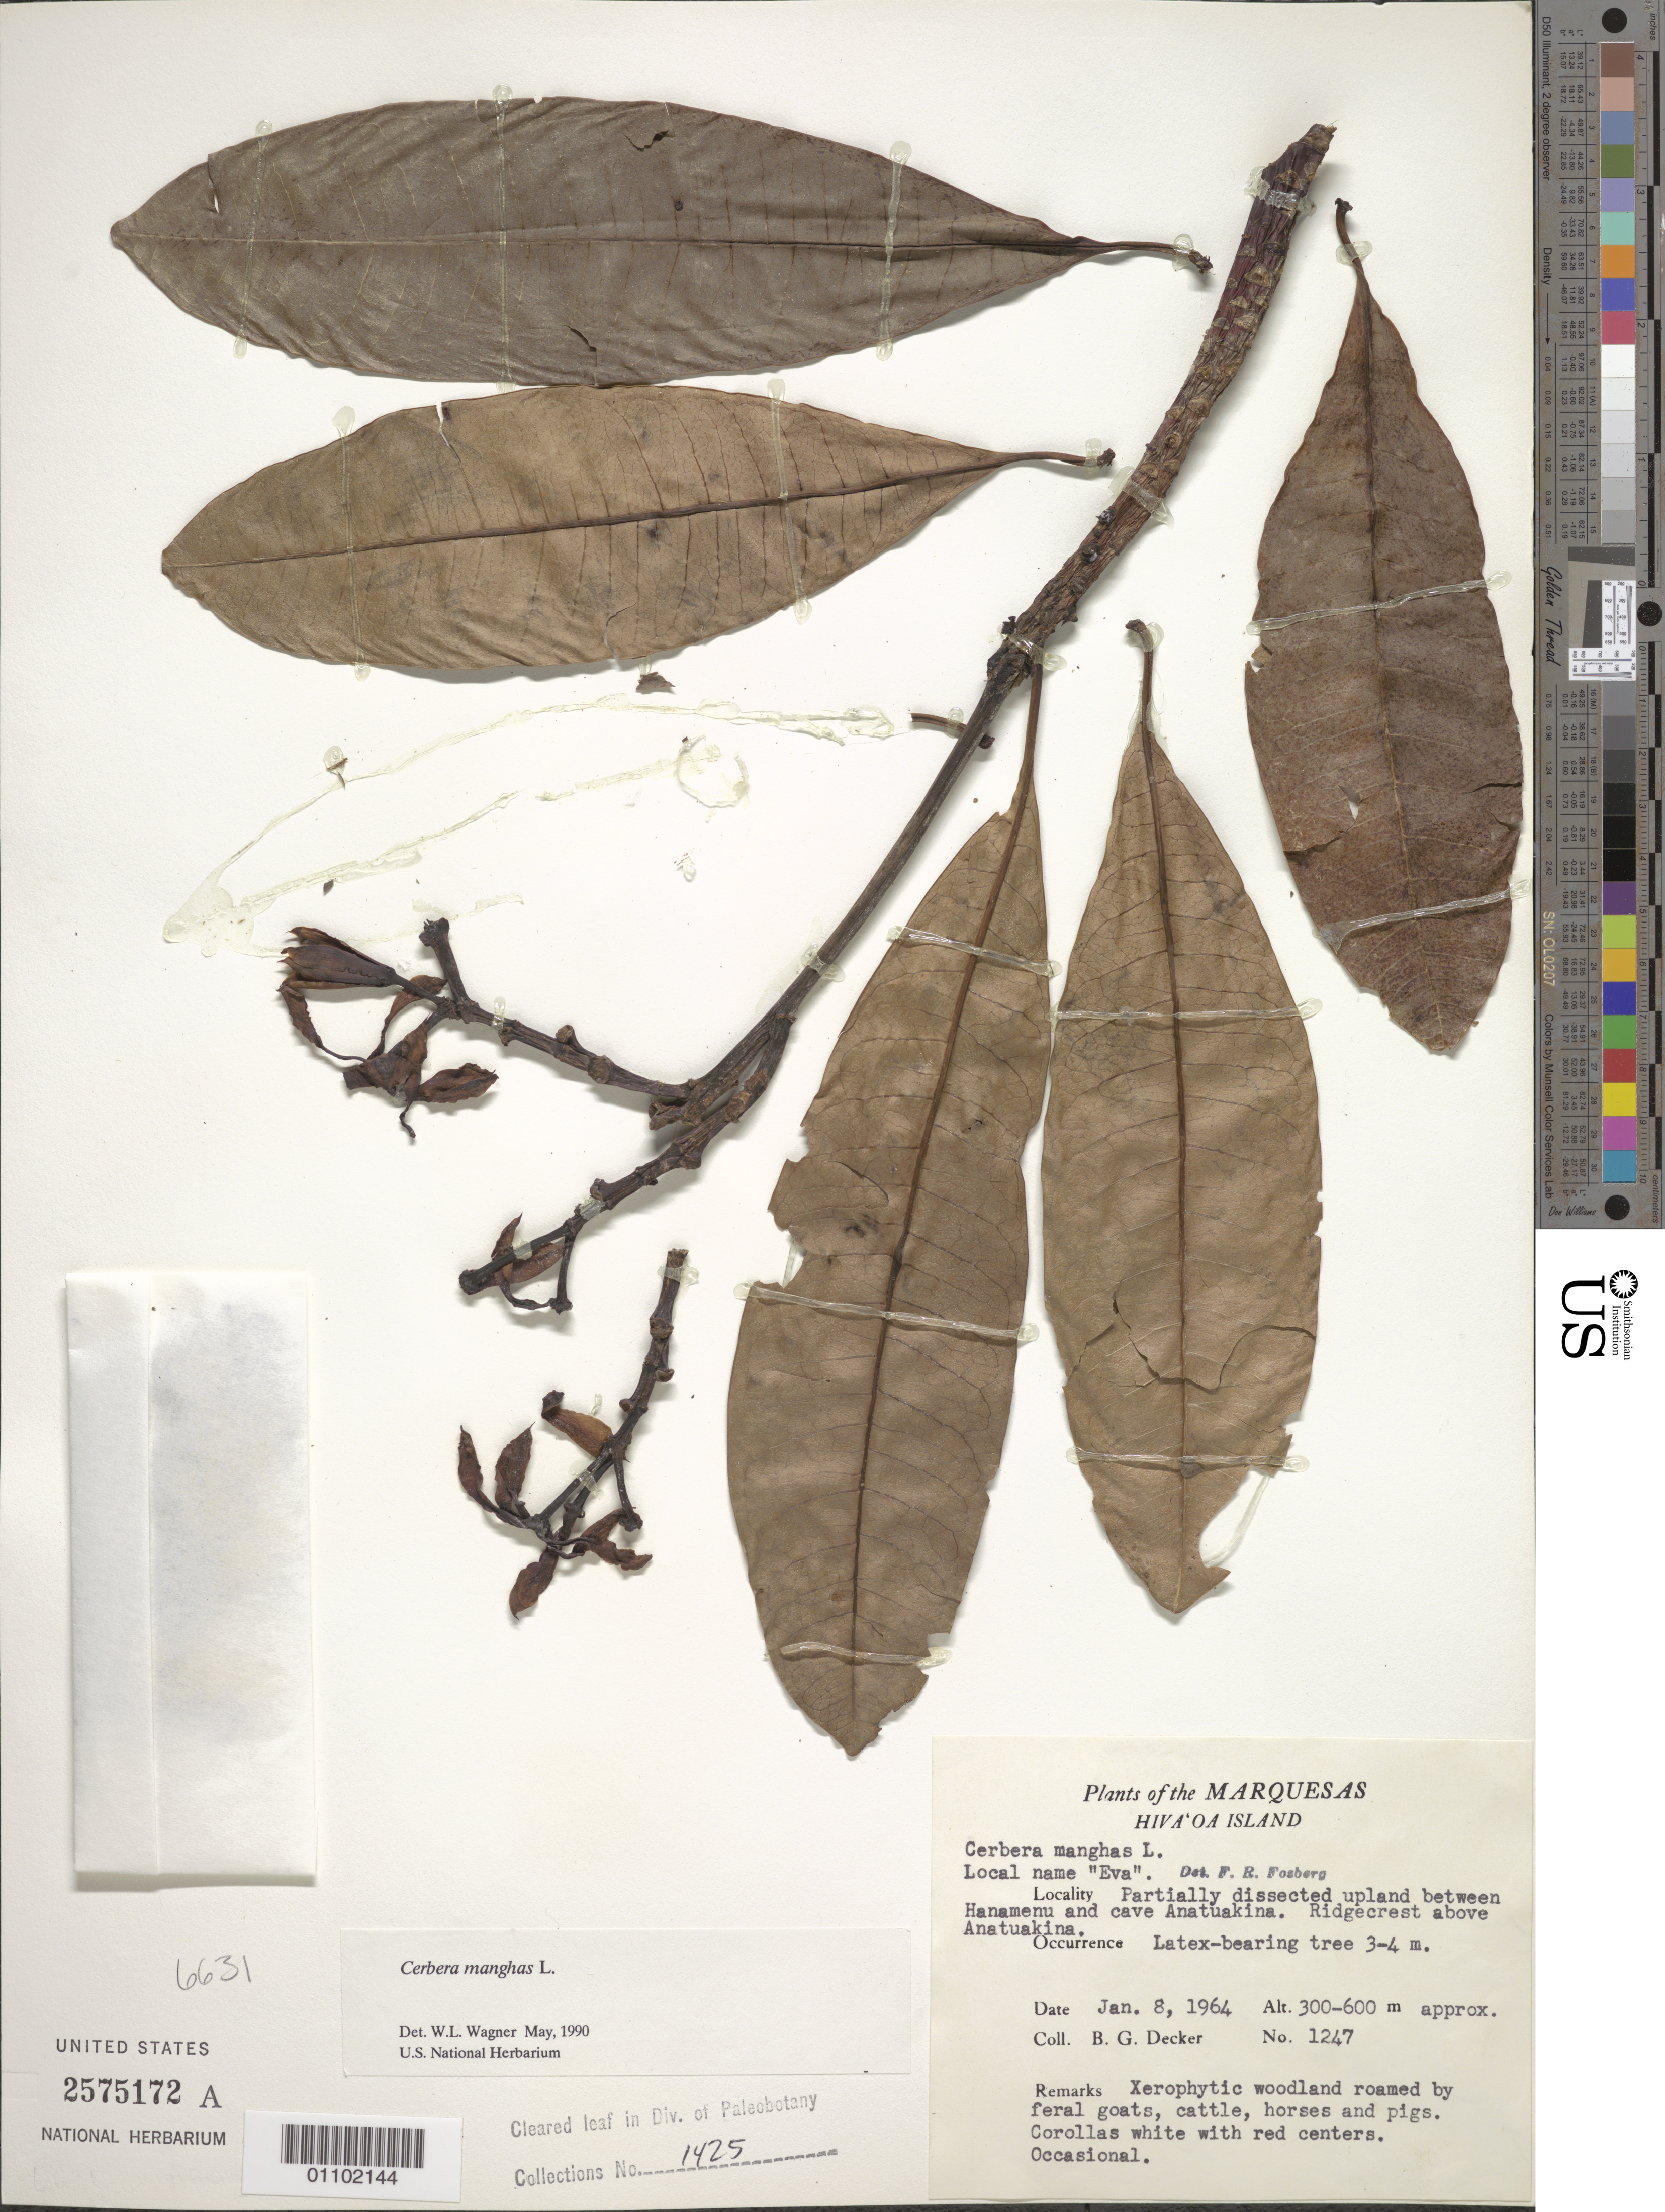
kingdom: Plantae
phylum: Tracheophyta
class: Magnoliopsida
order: Gentianales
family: Apocynaceae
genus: Cerbera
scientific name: Cerbera manghas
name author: L.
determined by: Wagner, W. L., (BOT), Smithsonian Institution - National Museum of Natural History (UNITED STATES)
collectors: B. G. Decker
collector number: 1247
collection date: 1964-01-08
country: French Polynesia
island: Hiva Oa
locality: partially dissected upland between Hanamenu and cave Anatuakina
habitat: Xerophytic woodland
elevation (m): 300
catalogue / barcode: US 2575172A